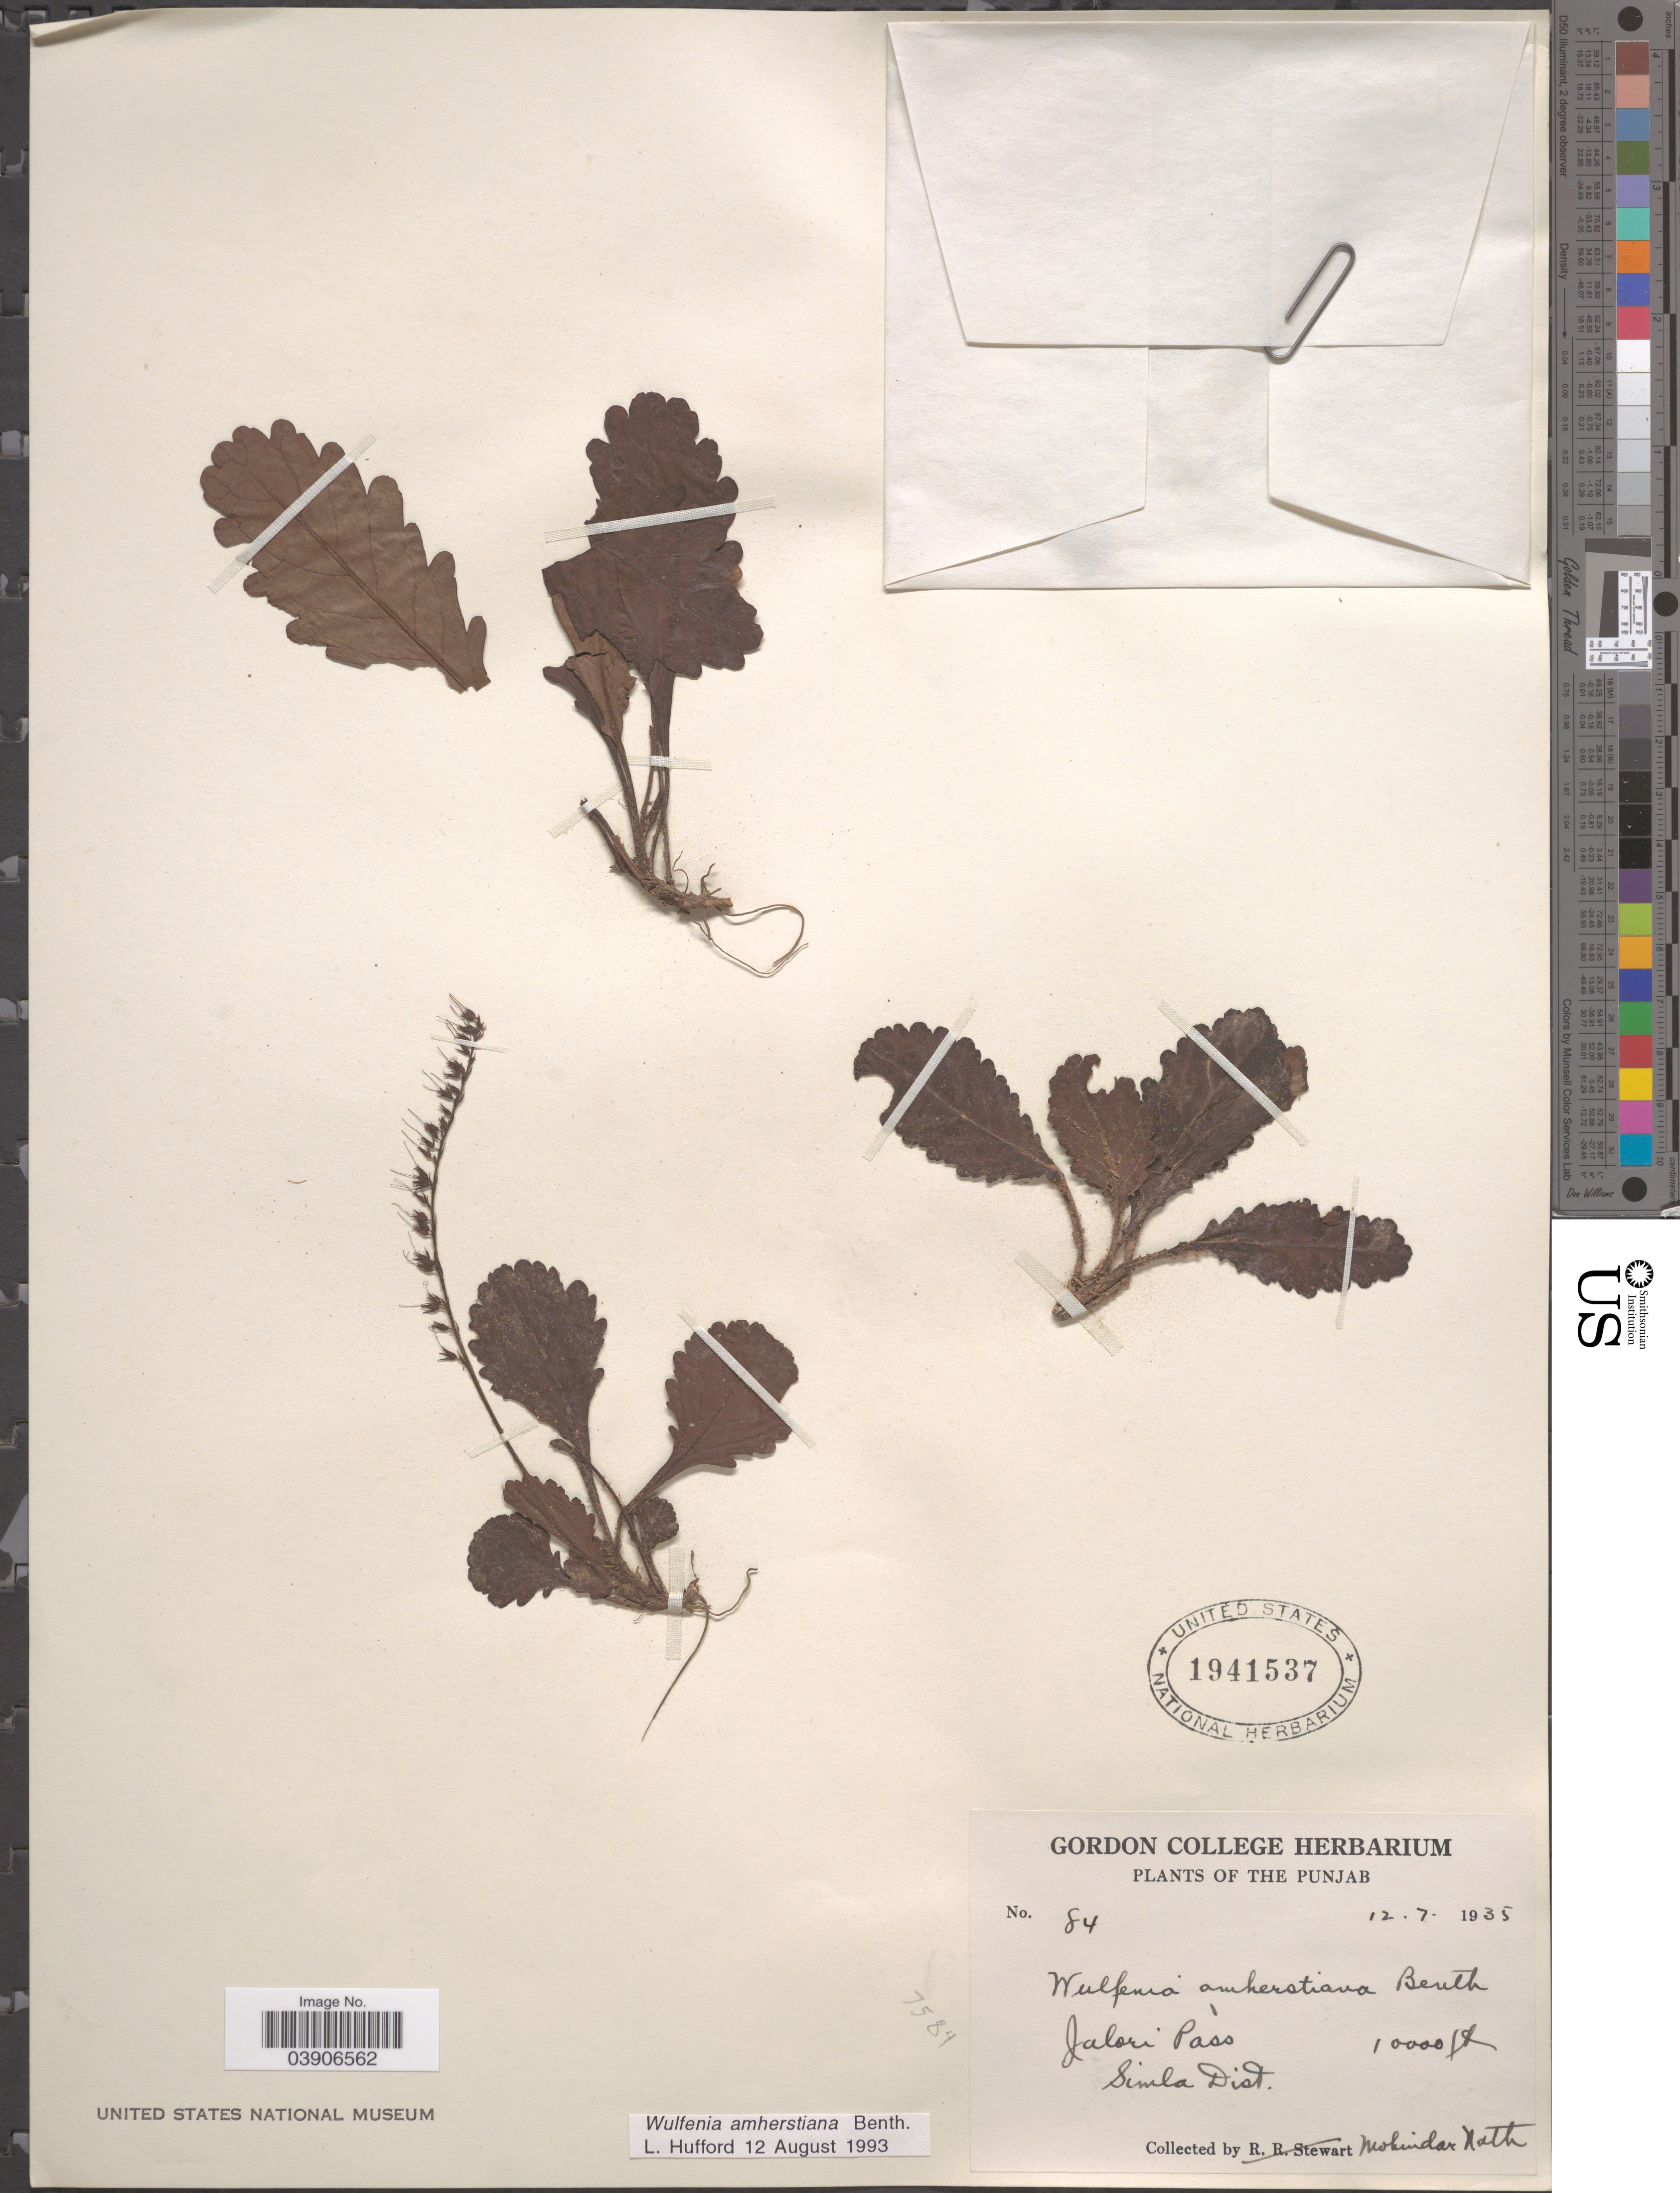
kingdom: Plantae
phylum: Tracheophyta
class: Magnoliopsida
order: Lamiales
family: Plantaginaceae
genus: Wulfenia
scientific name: Wulfenia amherstiana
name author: Benth.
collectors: M. Nath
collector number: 84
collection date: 1935-07-12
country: India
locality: Jalori Pass. Simla Dist.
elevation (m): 3048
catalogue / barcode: US 1941537